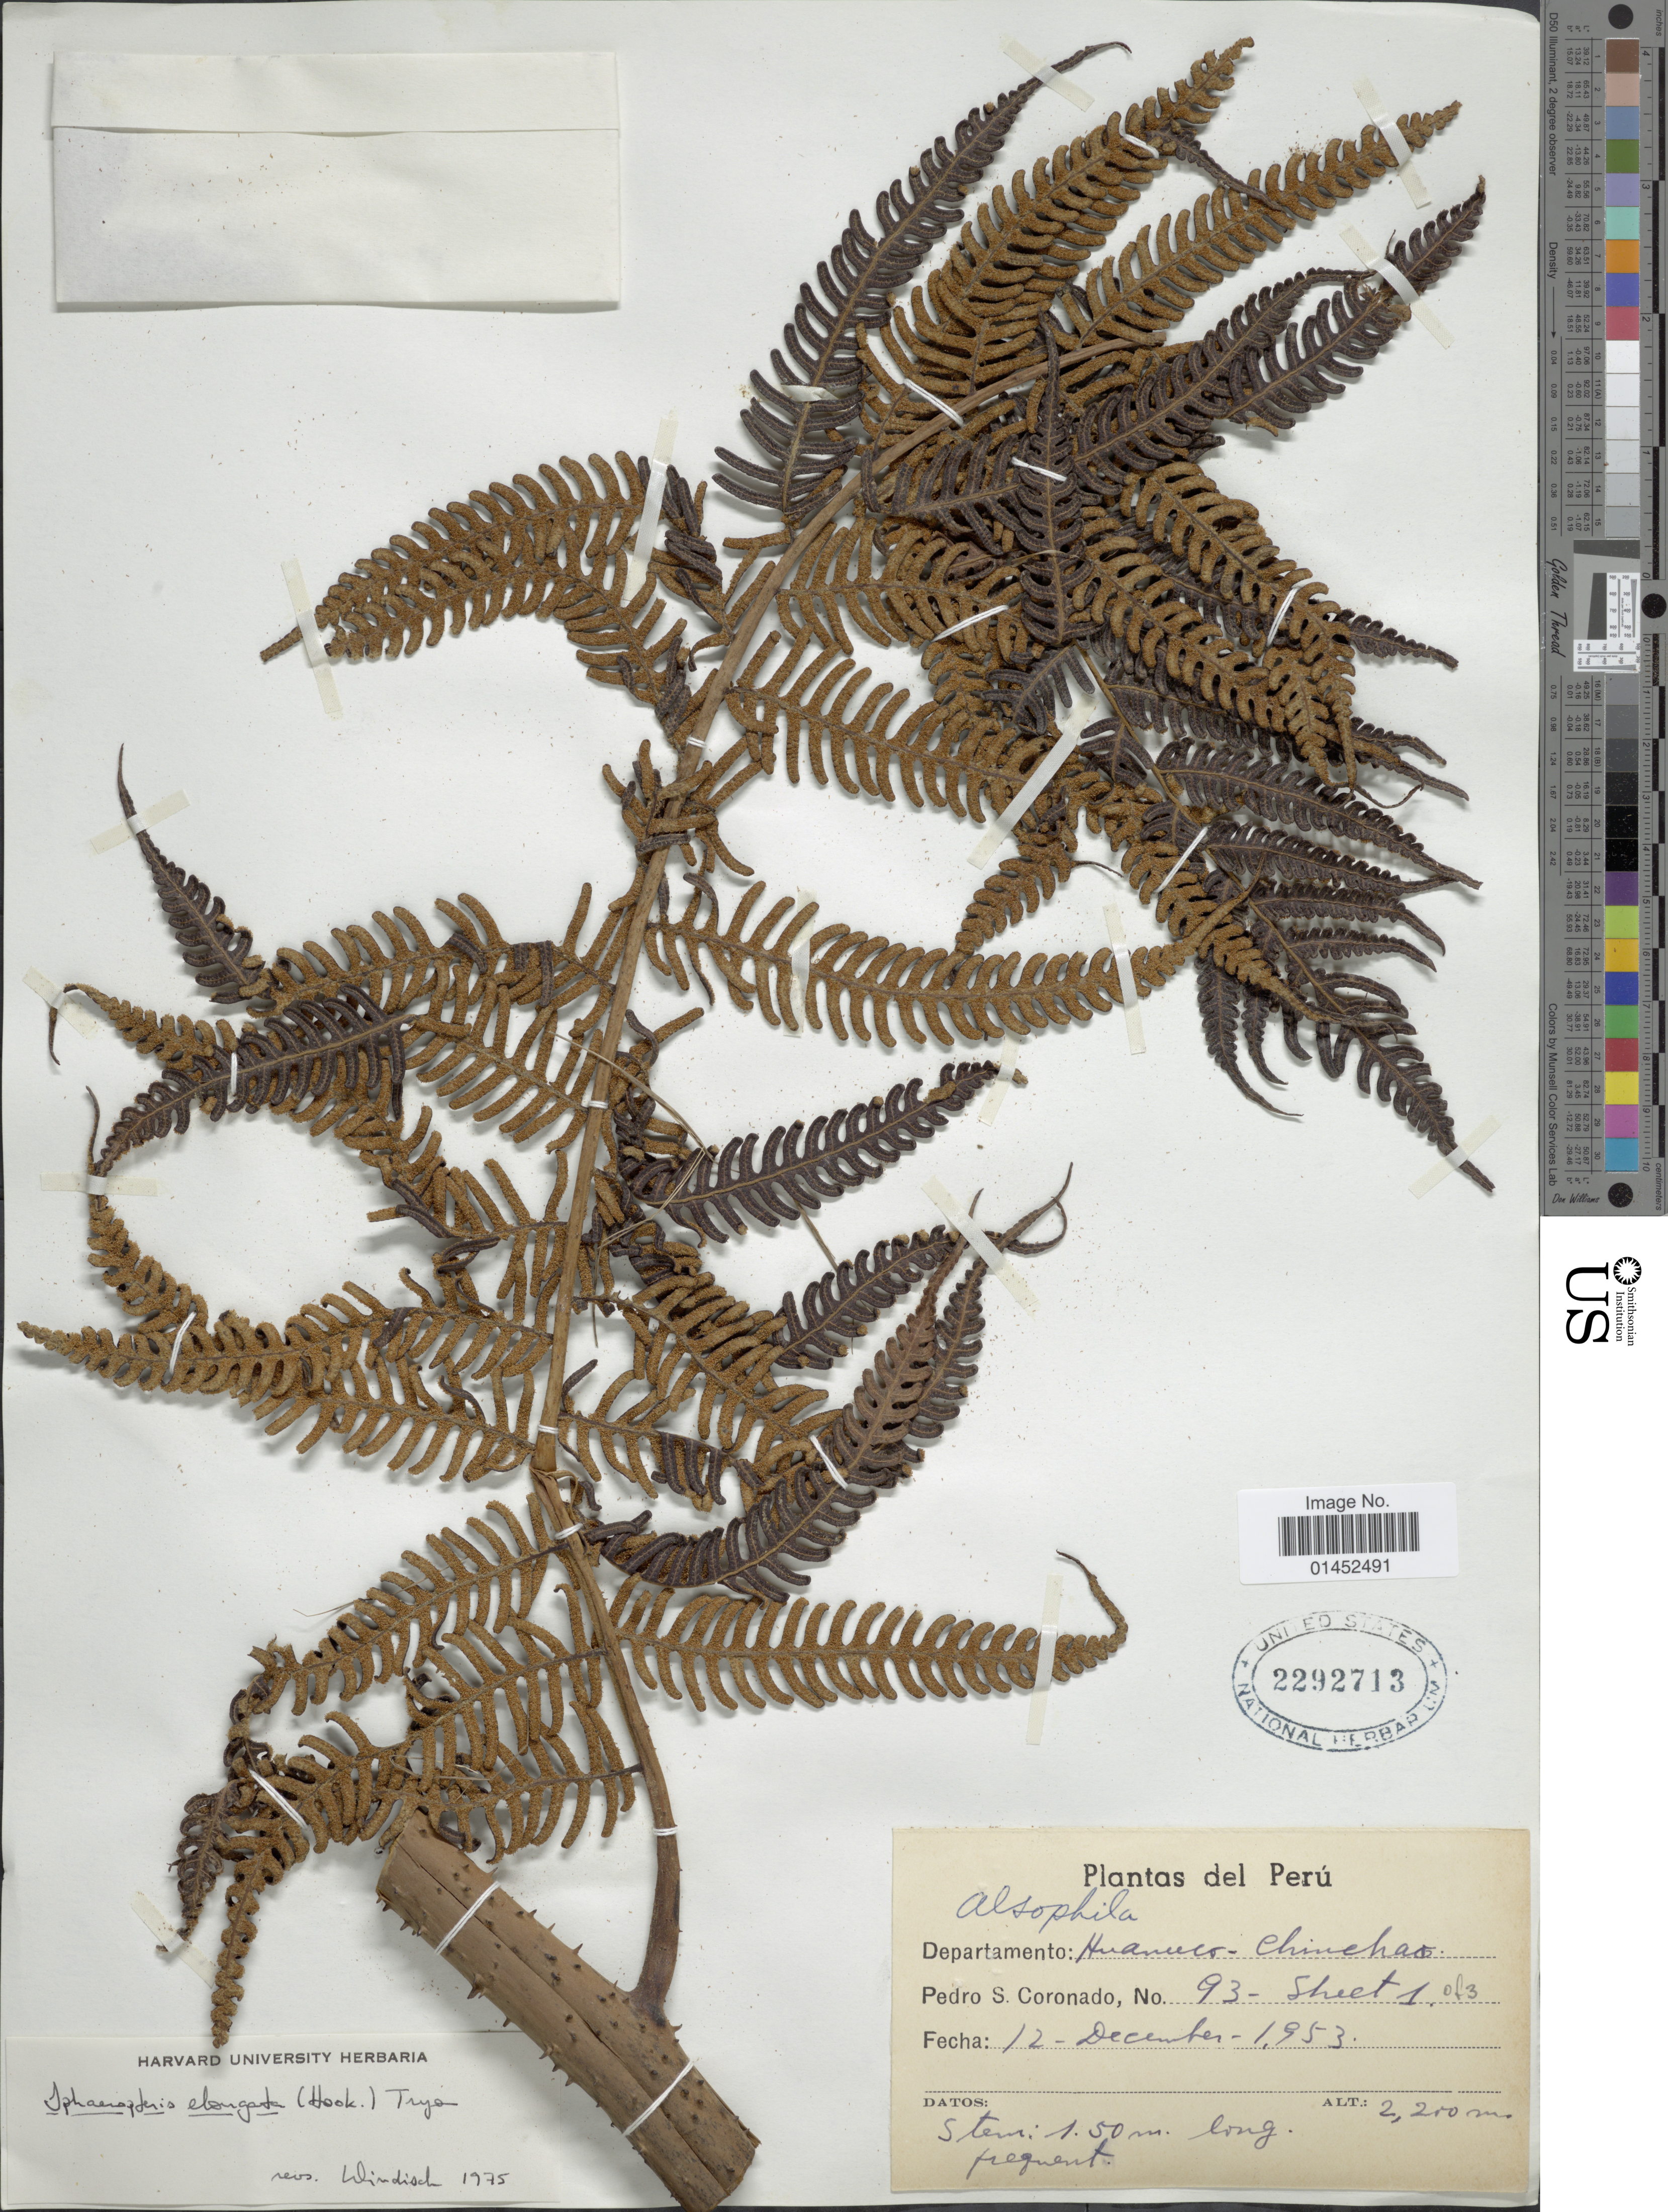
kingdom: Plantae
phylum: Tracheophyta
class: Polypodiopsida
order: Cyatheales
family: Cyatheaceae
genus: Cyathea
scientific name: Cyathea poeppigii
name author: (Hook.) Domin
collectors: P. Coronado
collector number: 93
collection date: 1953-12-12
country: Peru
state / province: Huánuco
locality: Chinchao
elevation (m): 2200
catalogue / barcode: US 2292713